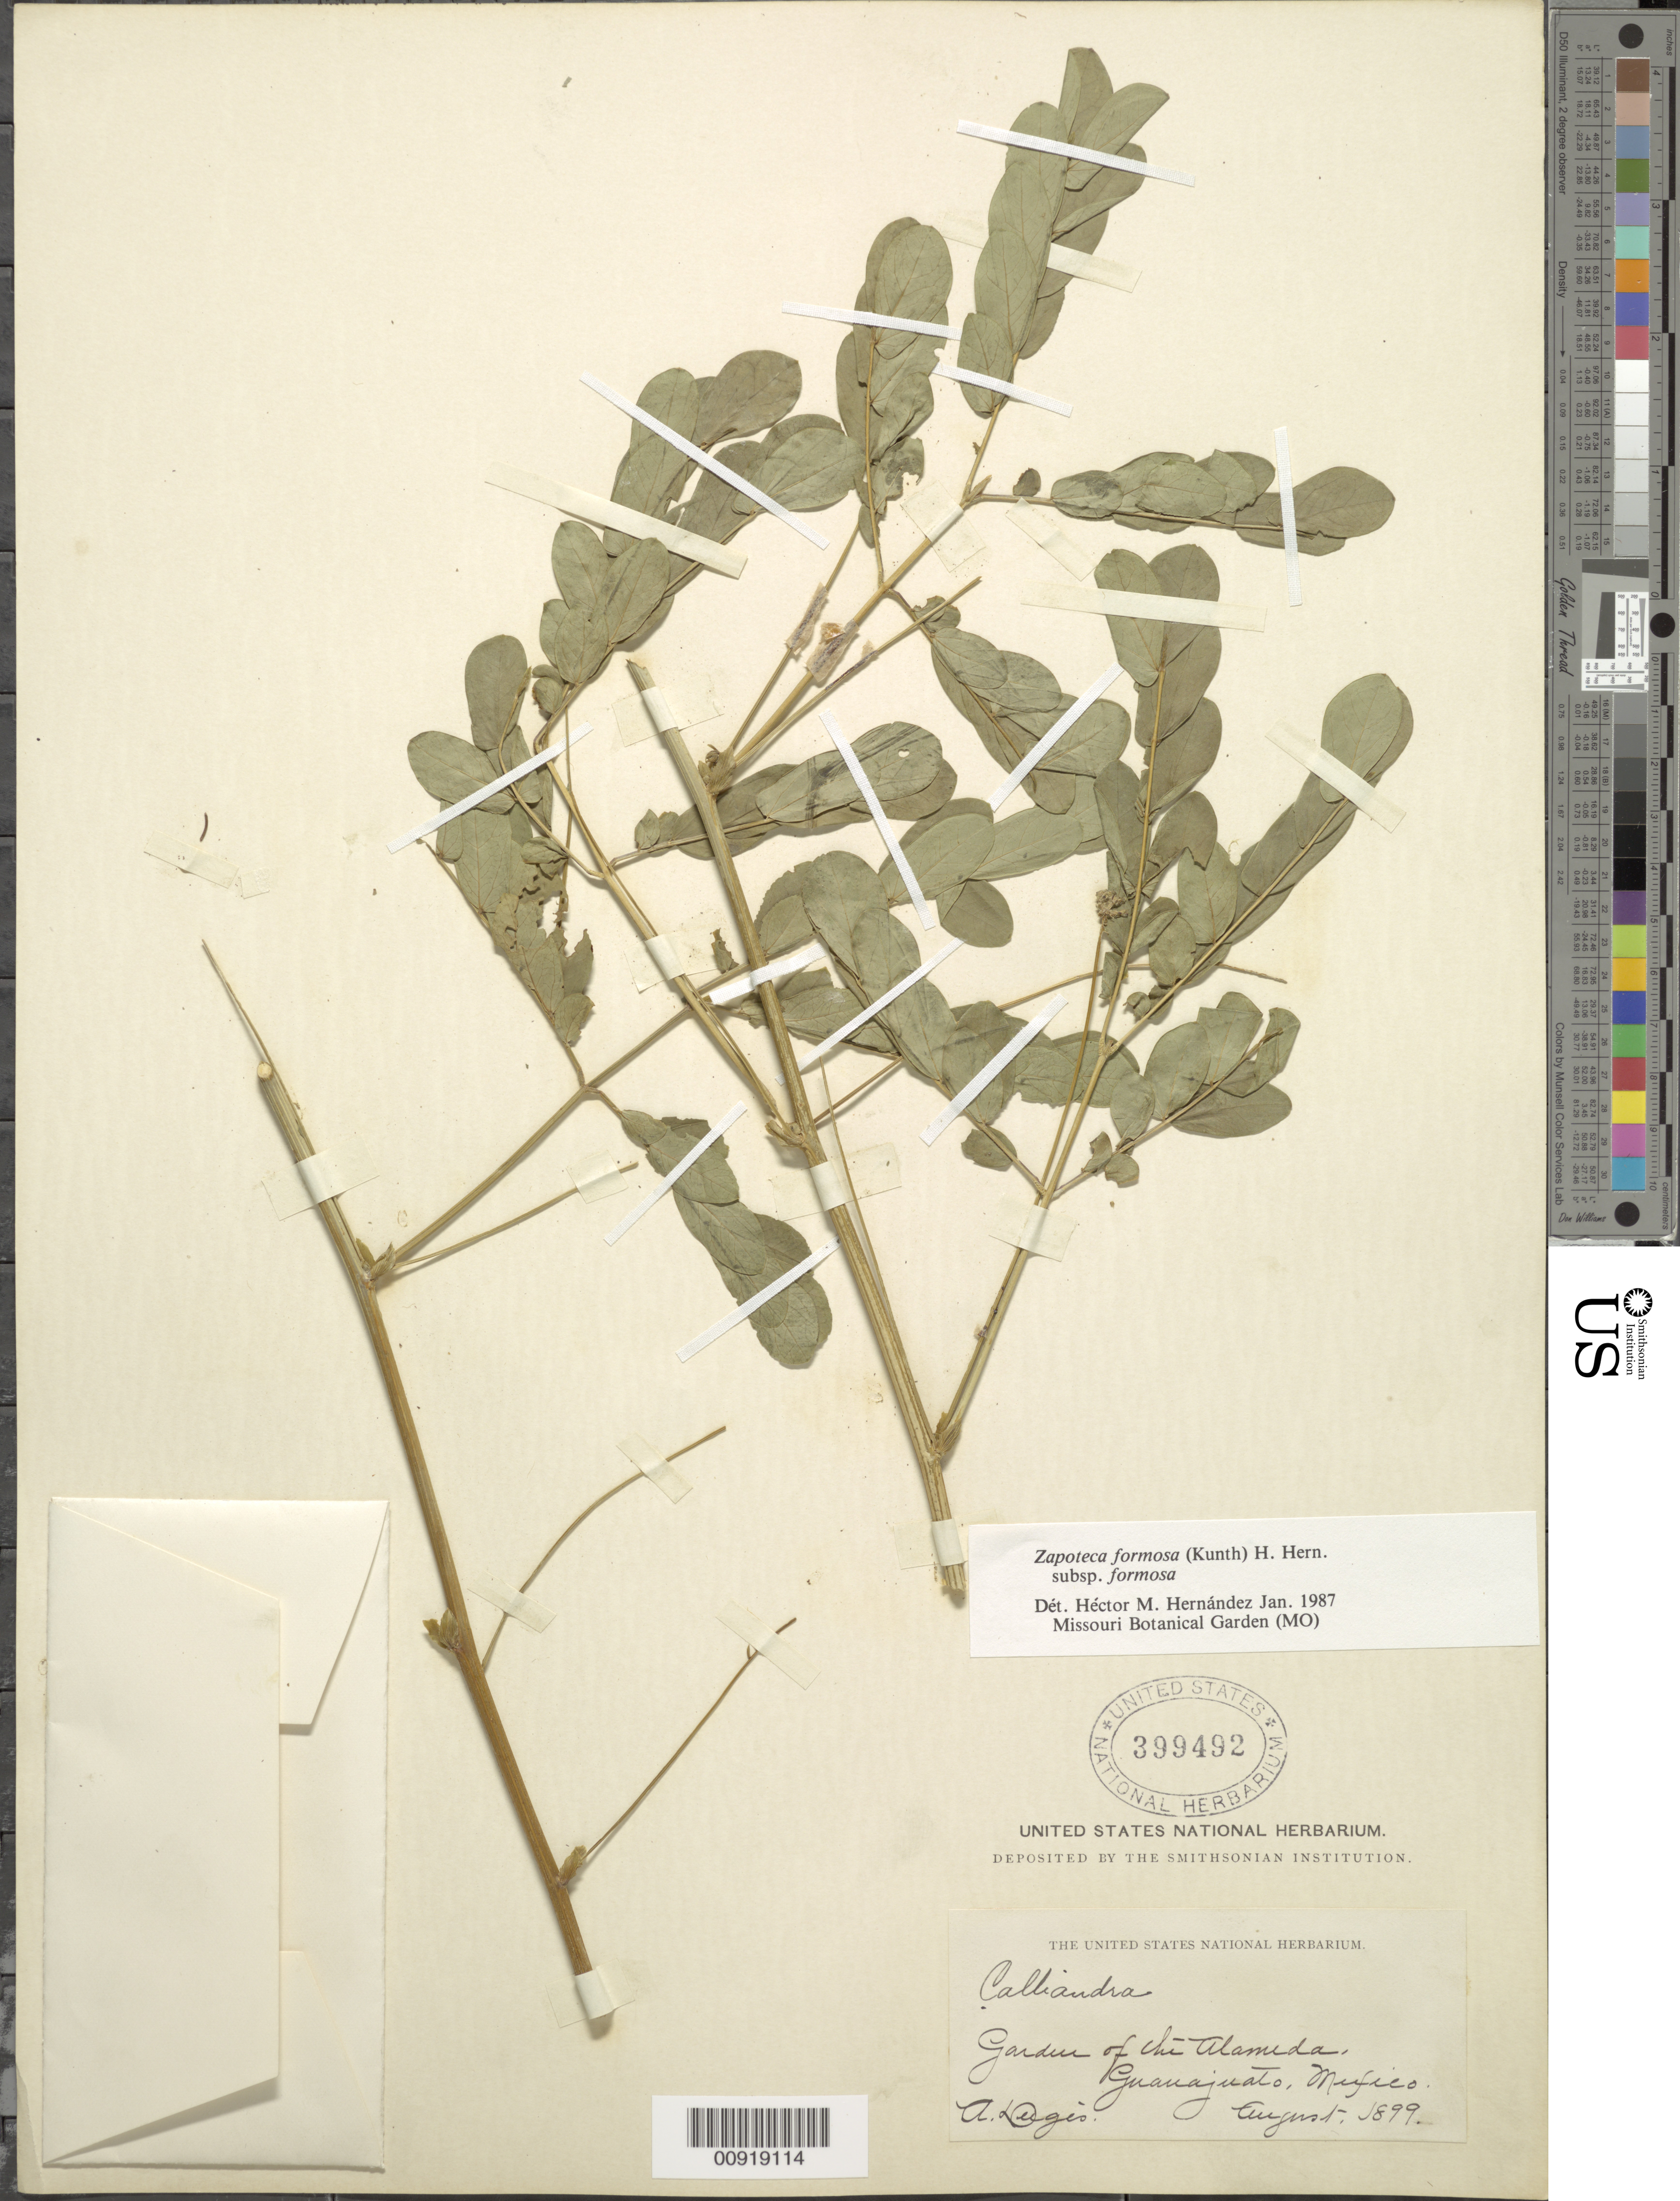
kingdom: Plantae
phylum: Tracheophyta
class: Magnoliopsida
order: Fabales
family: Fabaceae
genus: Zapoteca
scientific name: Zapoteca formosa subsp. formosa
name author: (Kunth) H.M. Hern.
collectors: A. Dugès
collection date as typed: Aug 1899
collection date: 1899-08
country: Mexico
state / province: Guanajuato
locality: Jardín de la Alameda, Guanajuato.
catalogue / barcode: US 399492